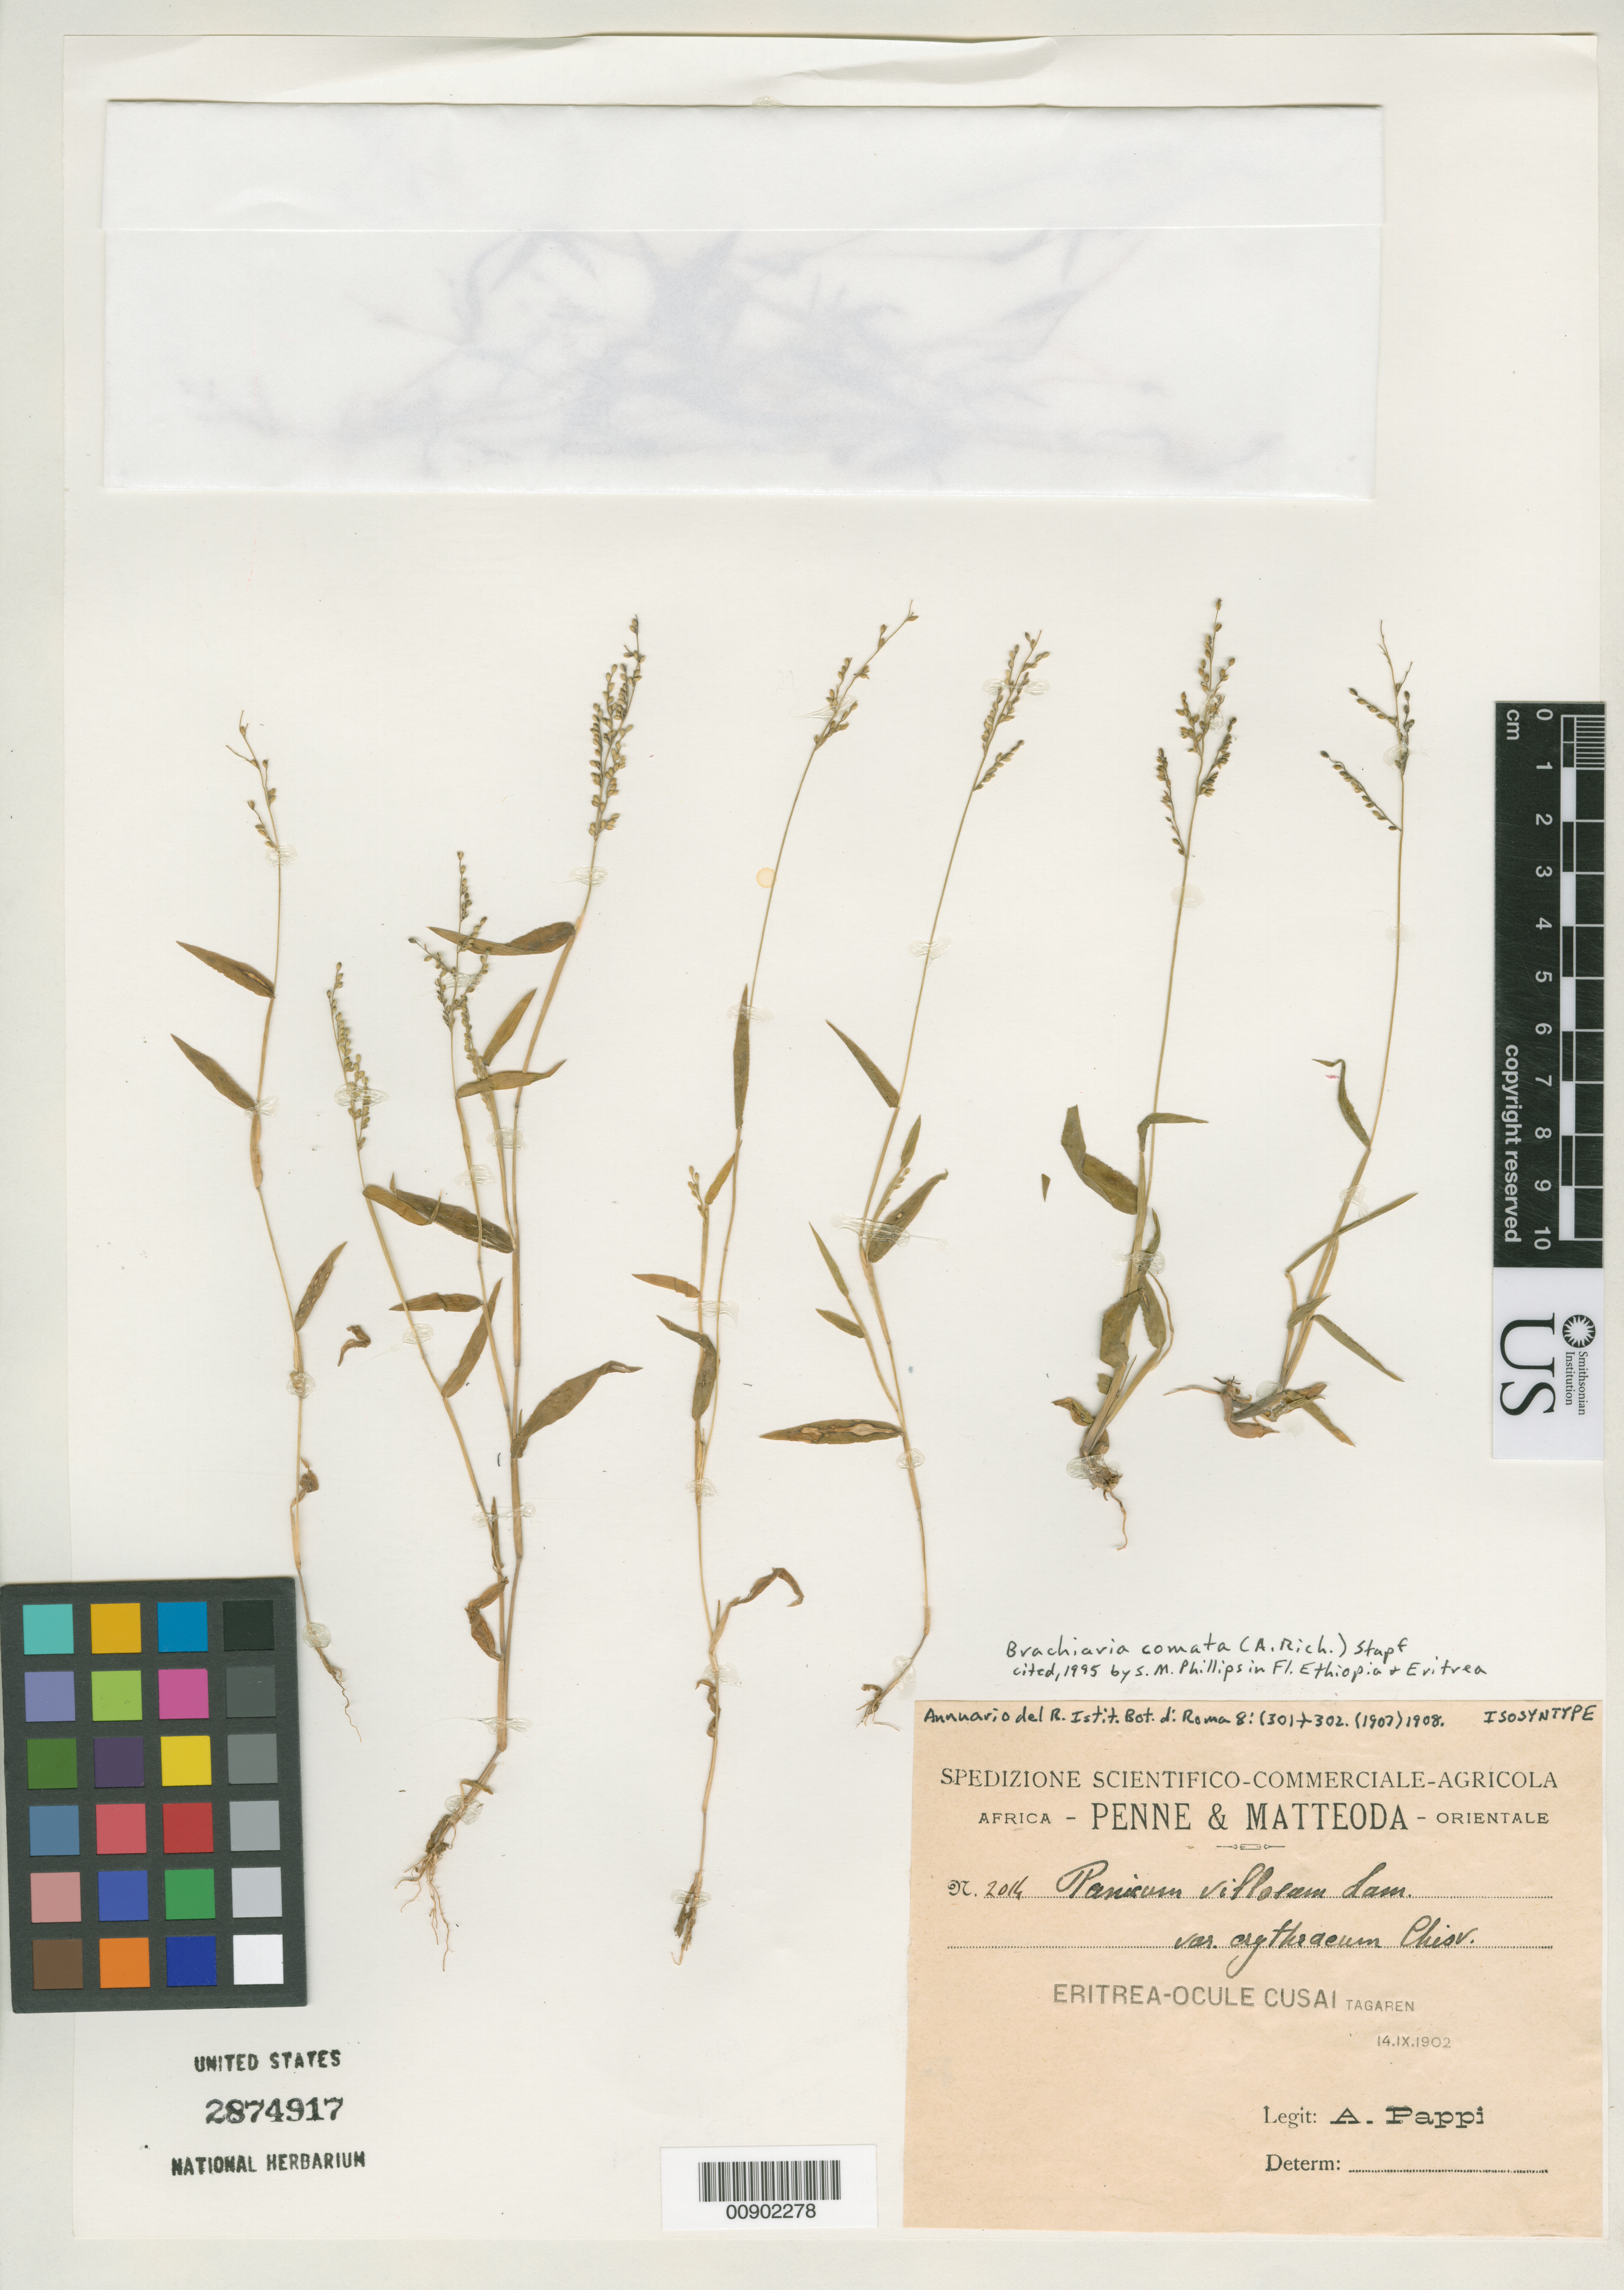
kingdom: Plantae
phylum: Tracheophyta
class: Liliopsida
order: Poales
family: Poaceae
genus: Panicum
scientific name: Panicum villosum var. erythraeum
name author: Chiov.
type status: Isosyntype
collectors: A. Pappi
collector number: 2014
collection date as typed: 14 Sep 1902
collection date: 1902-09-14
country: Eritrea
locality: Eritrea-ocule Cusai, Tagaren.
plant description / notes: Currently accepted name as cited by S.M. Phillips in Fl. Ethiopia & Eritrea (1995).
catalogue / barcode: US 2874917